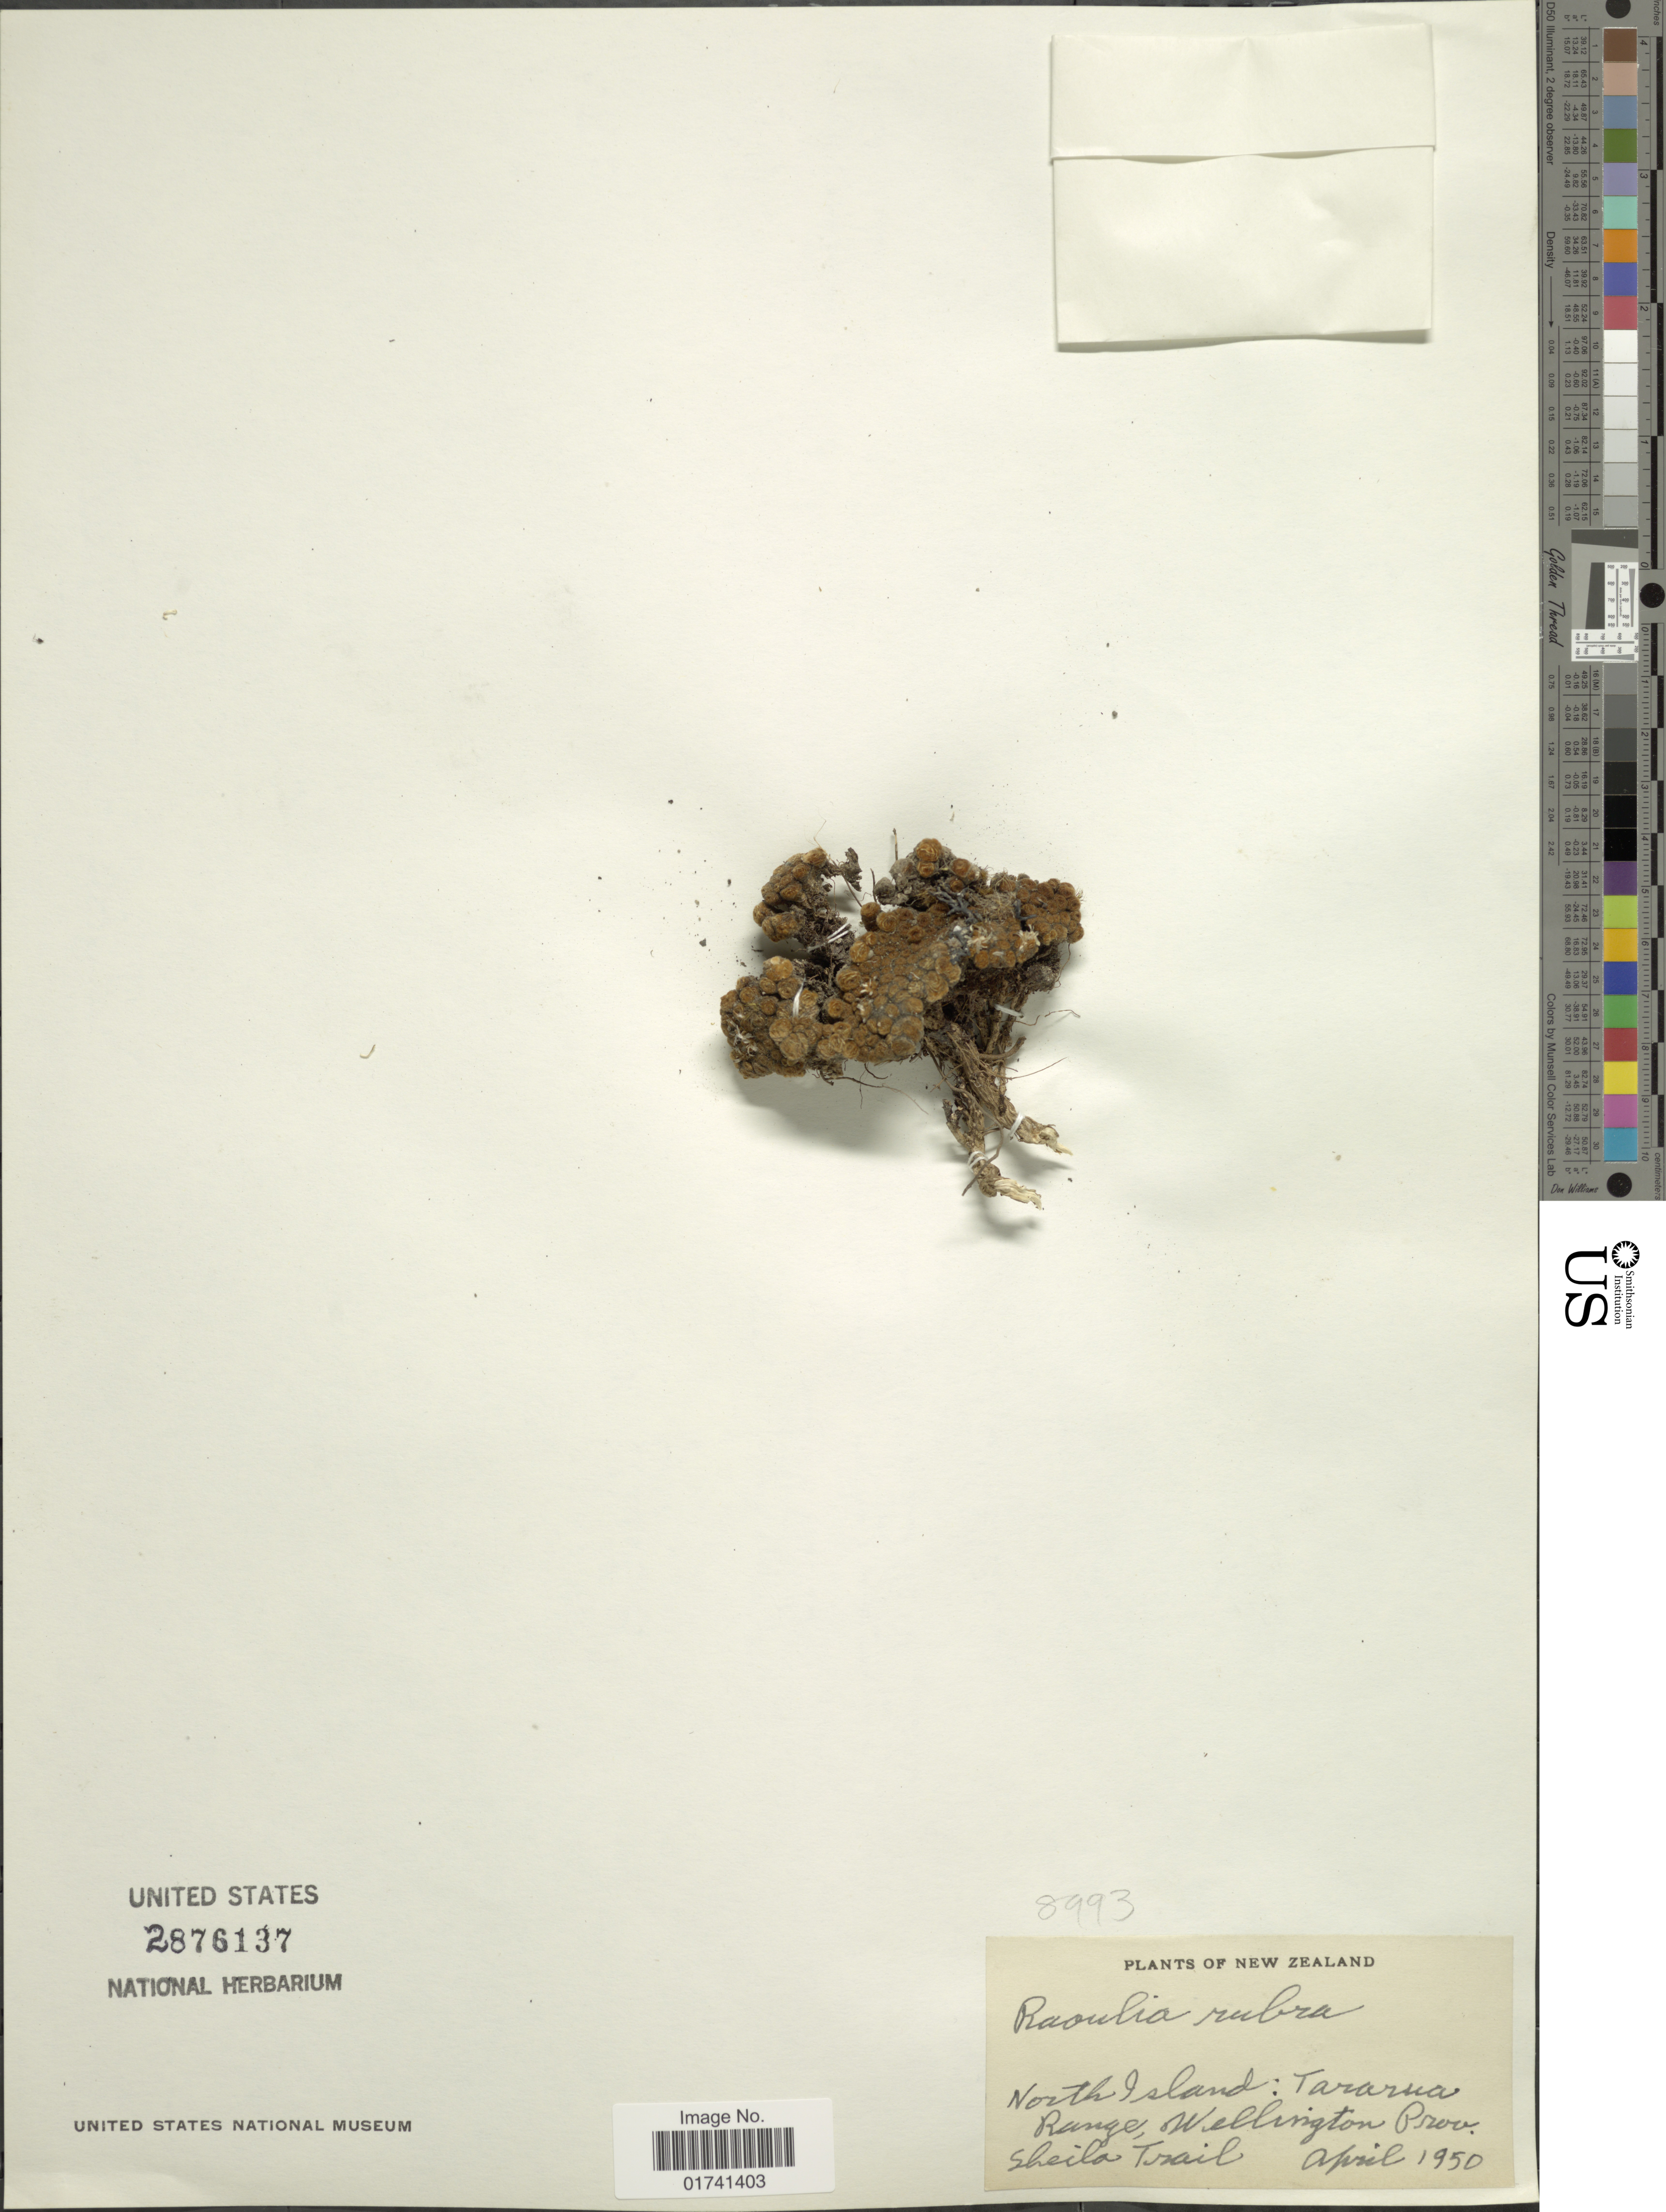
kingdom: Plantae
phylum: Tracheophyta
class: Magnoliopsida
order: Asterales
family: Asteraceae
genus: Raoulia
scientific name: Raoulia rubra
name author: Buchanan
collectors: S. Traill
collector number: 8993?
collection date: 1950-04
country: New Zealand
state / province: Wellington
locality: North Island: Tararua Range. Sheila Trail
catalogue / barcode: US 2876137